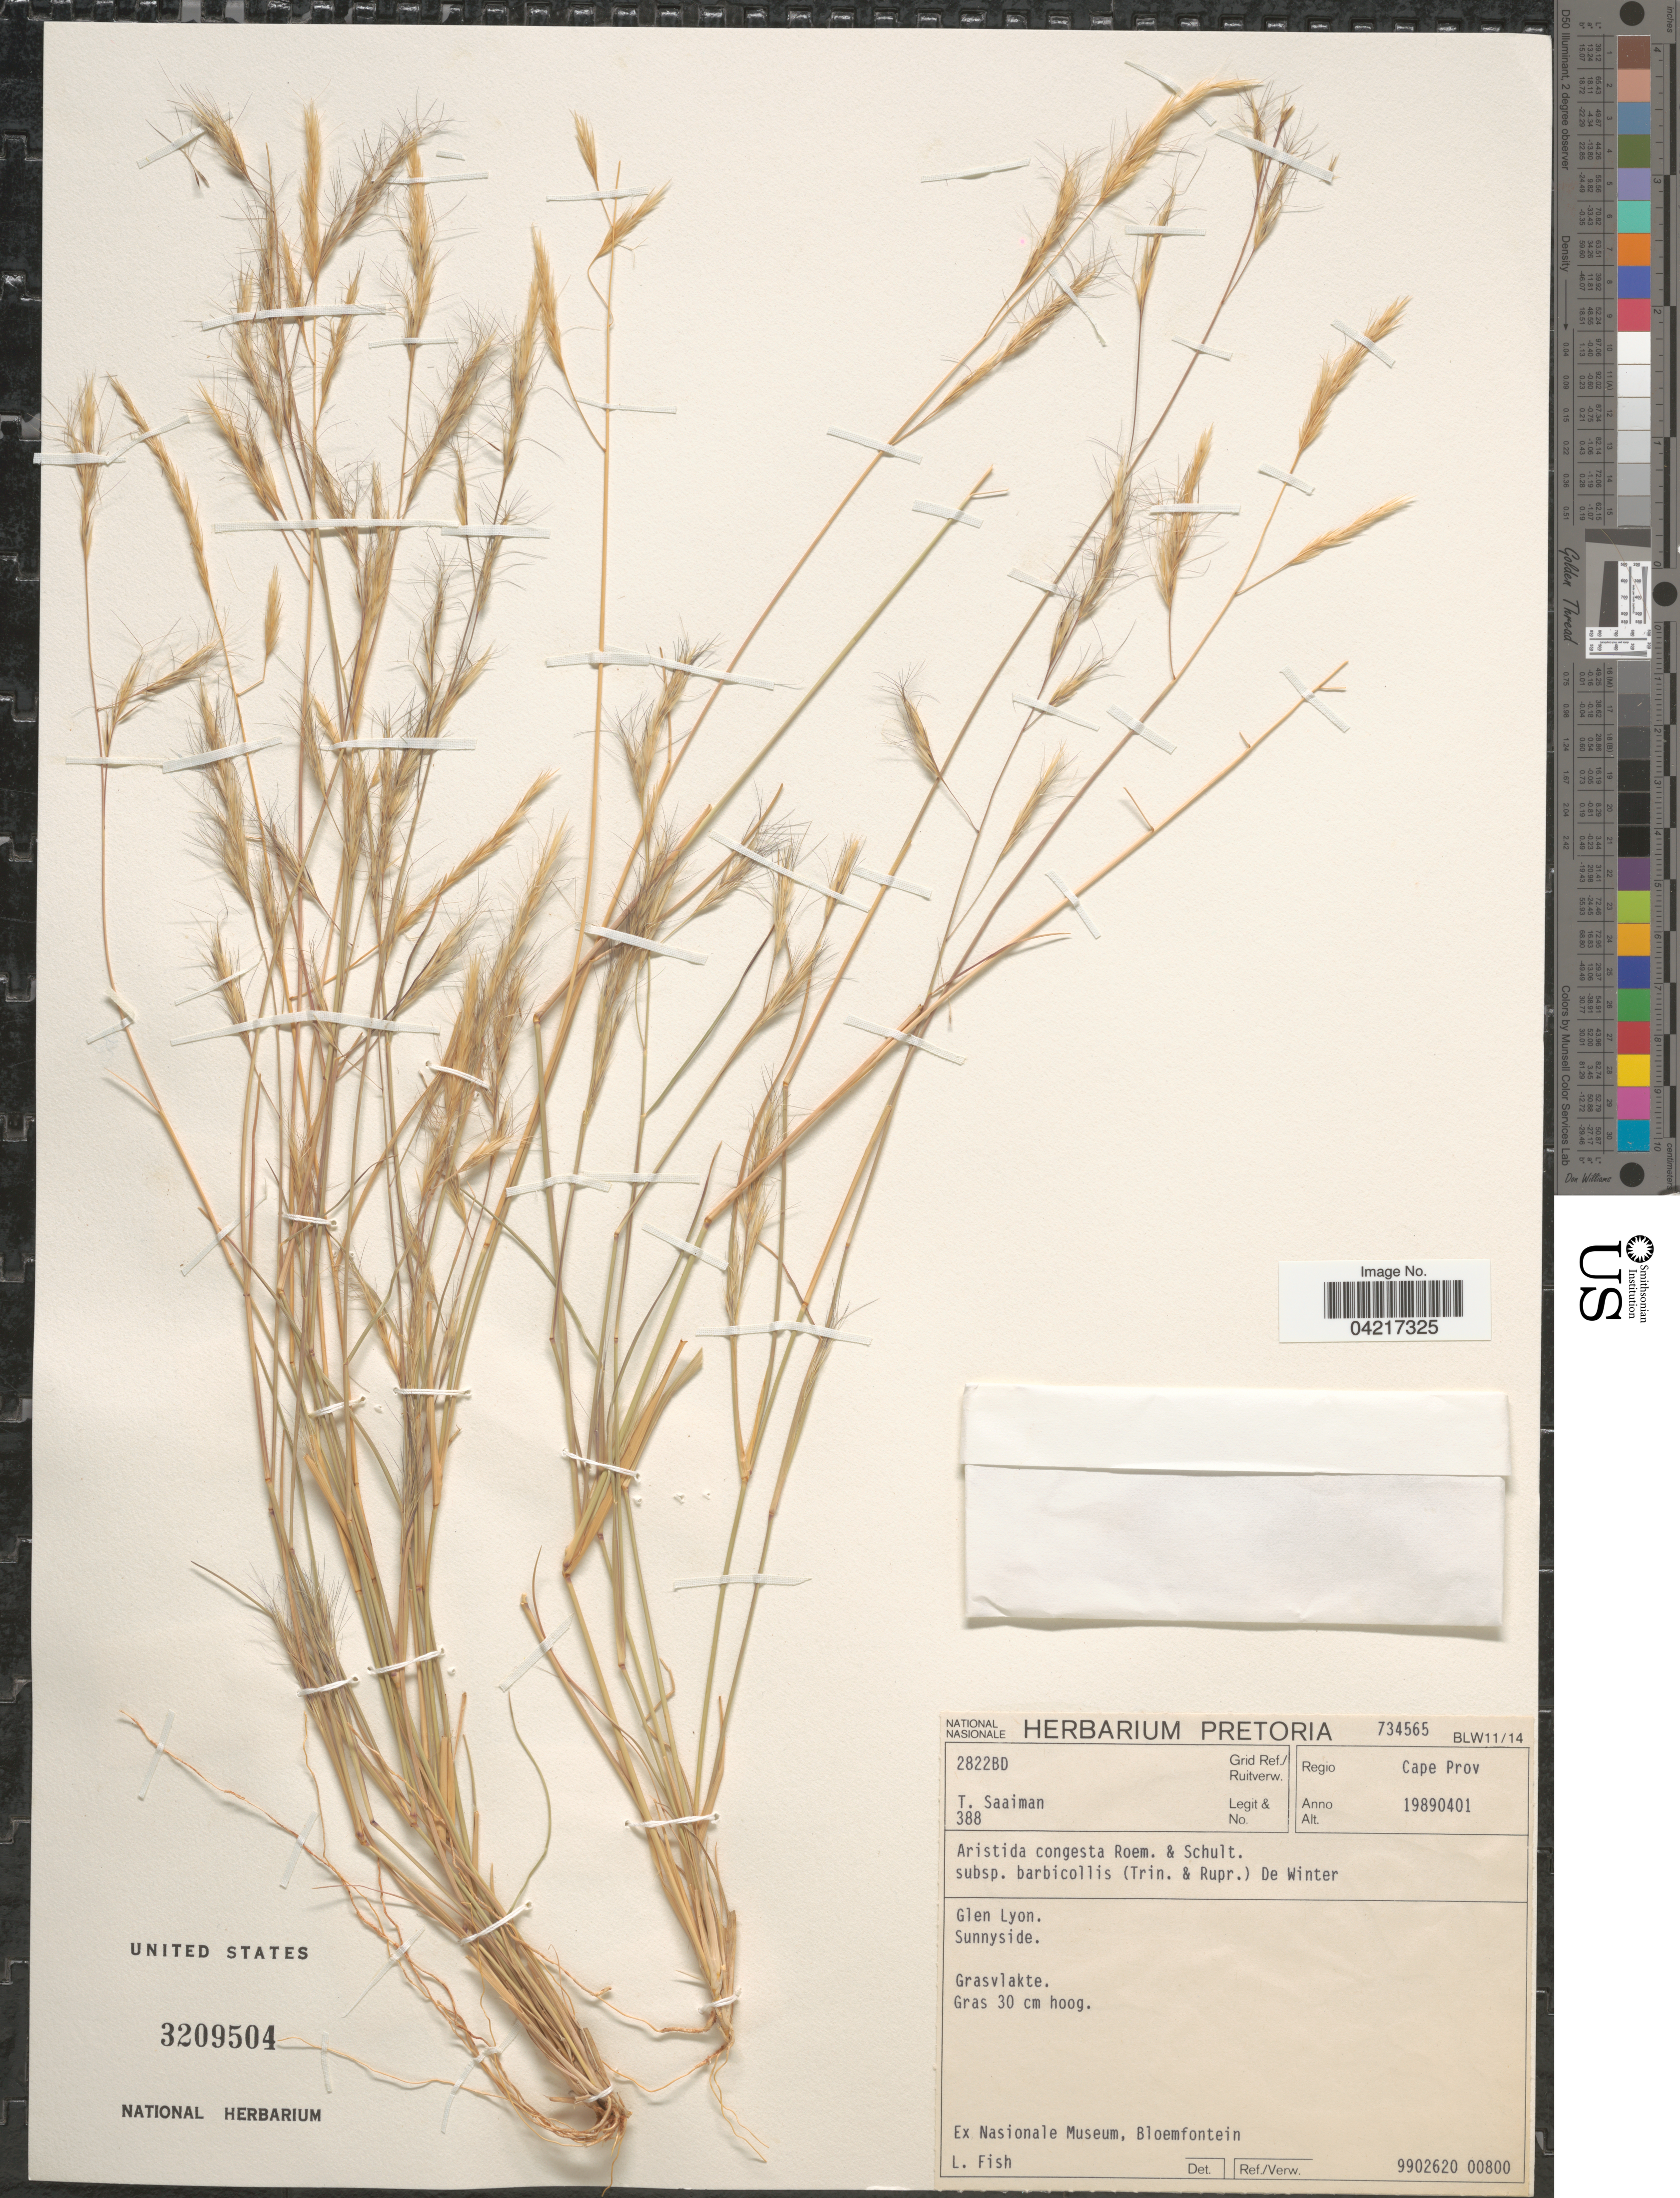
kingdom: Plantae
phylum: Tracheophyta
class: Liliopsida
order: Poales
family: Poaceae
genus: Aristida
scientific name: Aristida congesta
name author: Roem. & Schult.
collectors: T. Saaiman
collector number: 388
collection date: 1989-04-01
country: South Africa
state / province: Northern Cape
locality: Grid Ref./ Ruitverw. 2822BD. Regio Cape Prov. Glen Lyon. Sunnyside.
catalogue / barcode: US 3209504